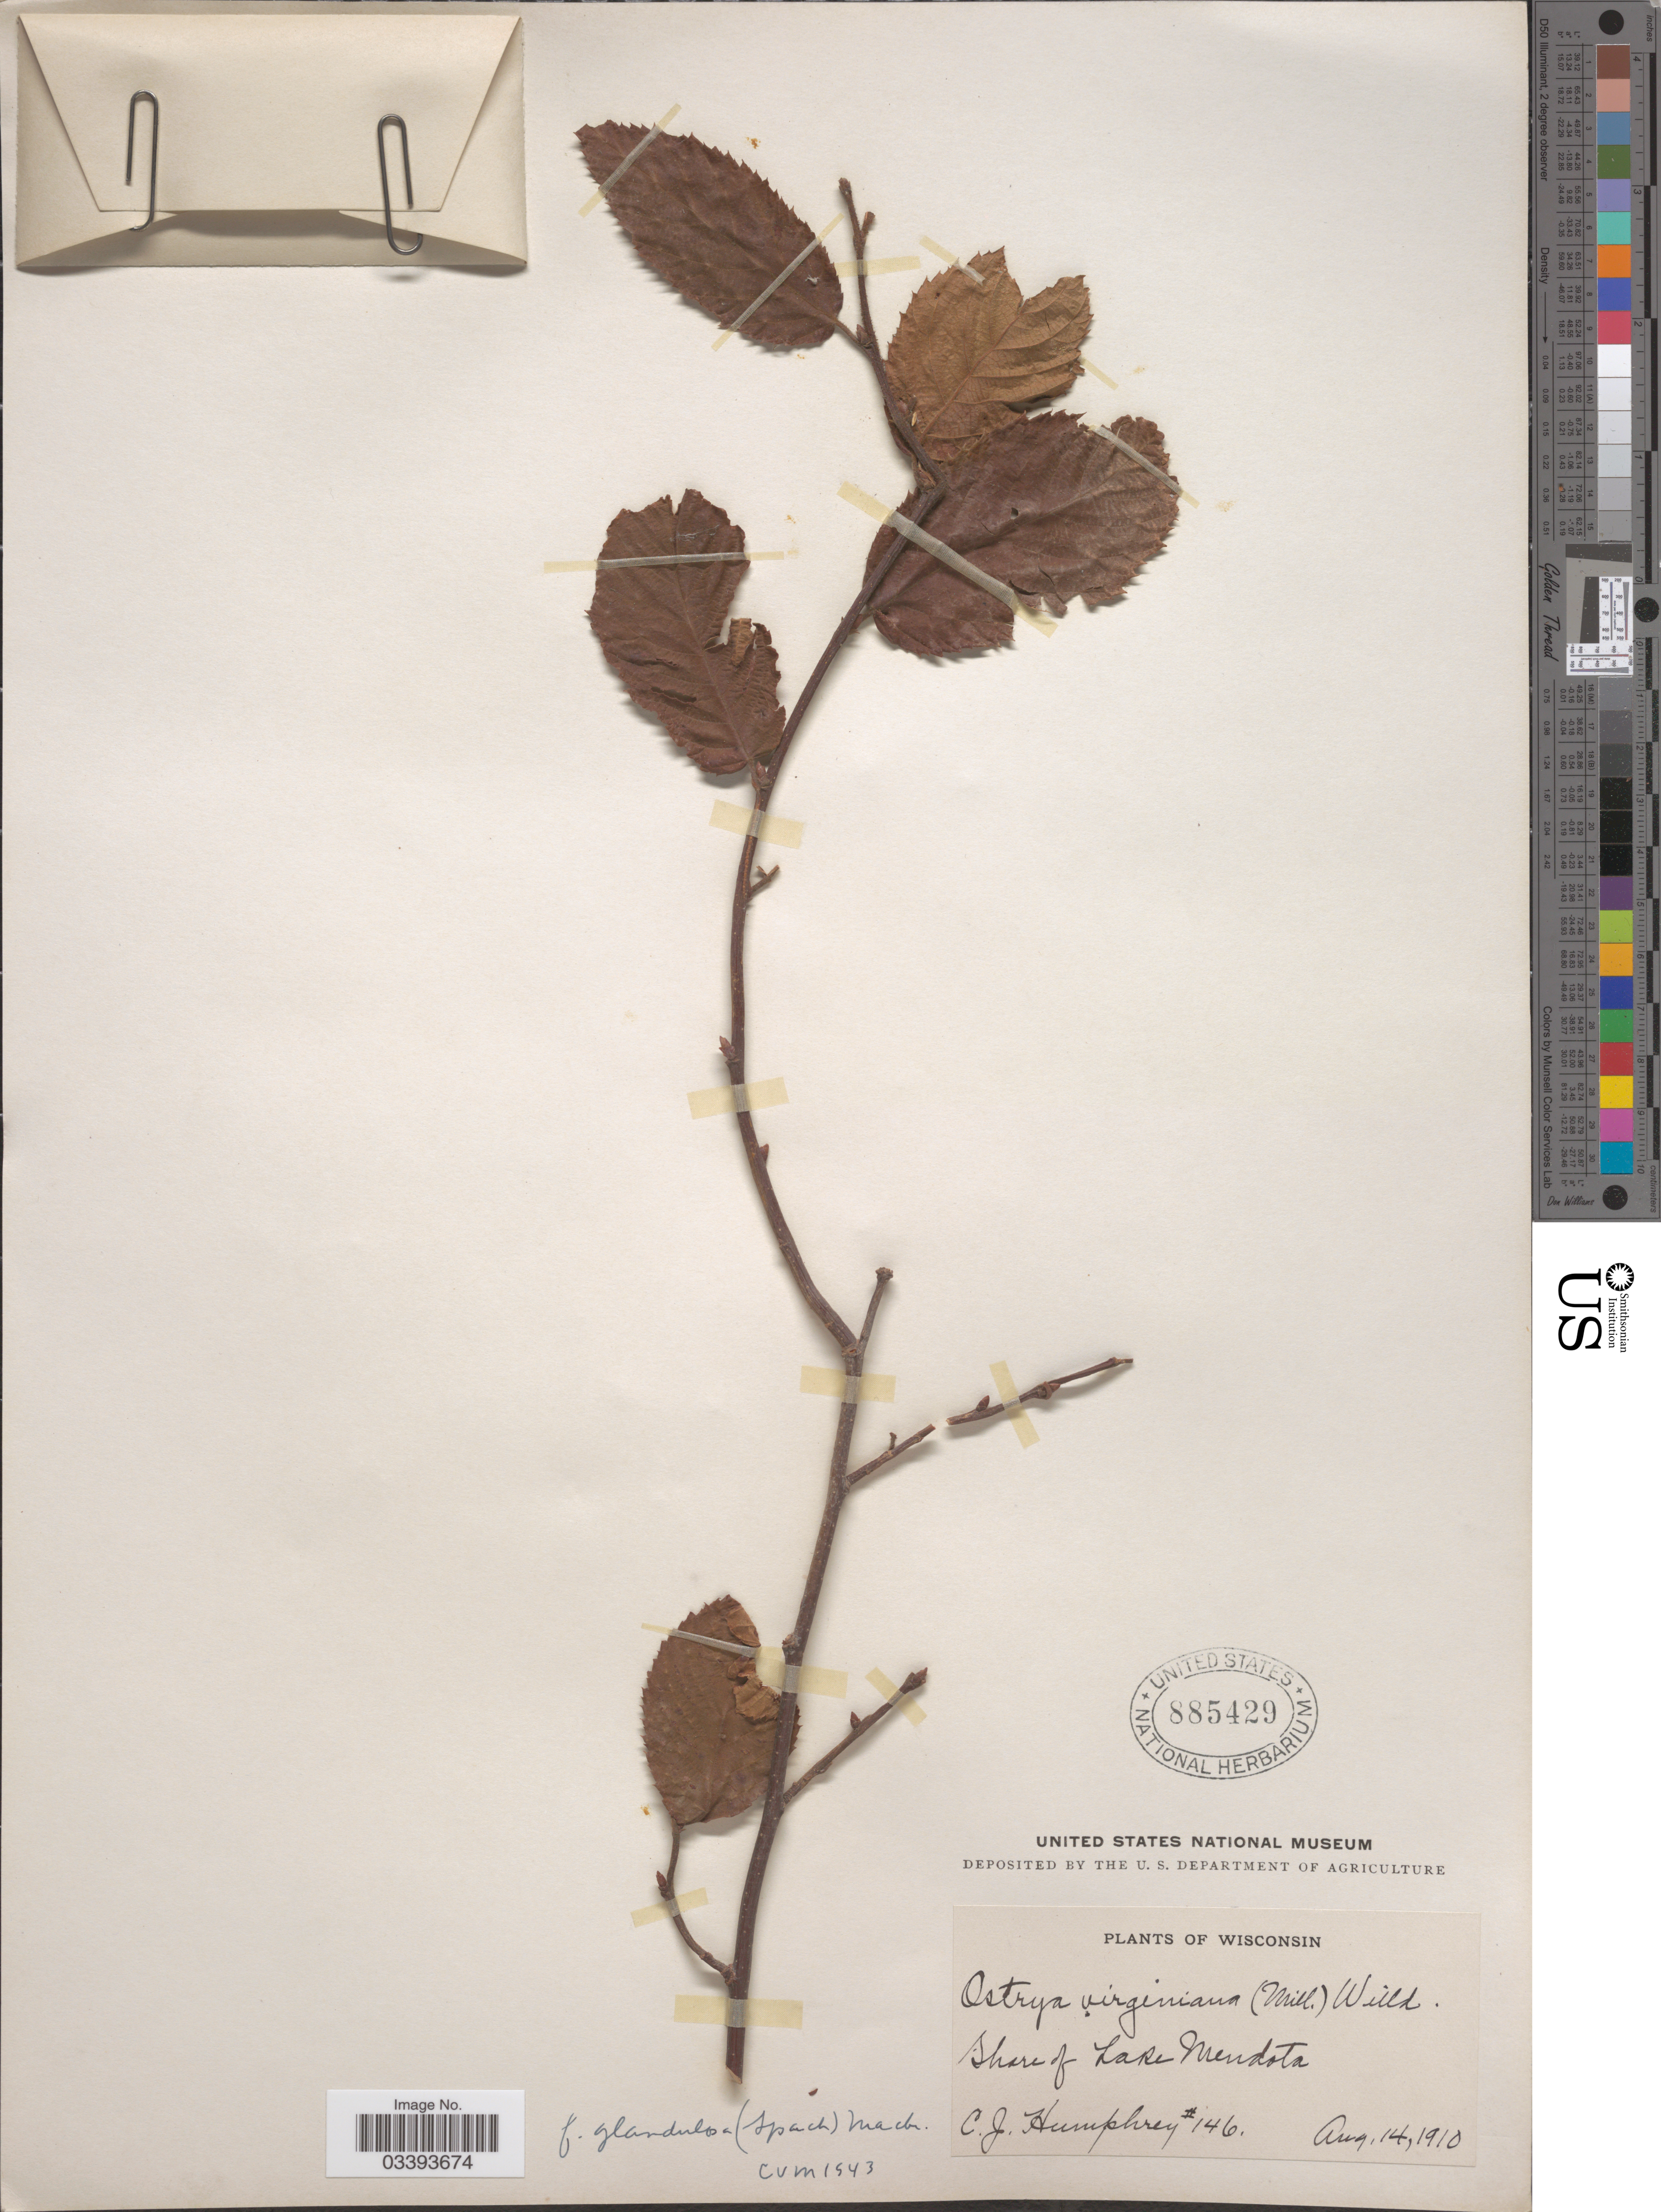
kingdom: Plantae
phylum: Tracheophyta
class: Magnoliopsida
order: Fagales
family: Betulaceae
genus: Ostrya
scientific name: Ostrya virginiana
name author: (Mill.) K. Koch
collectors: C. Humphrey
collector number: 146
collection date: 1910-08-14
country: United States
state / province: Wisconsin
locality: Shore of Lake Mendota.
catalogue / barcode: US 885429